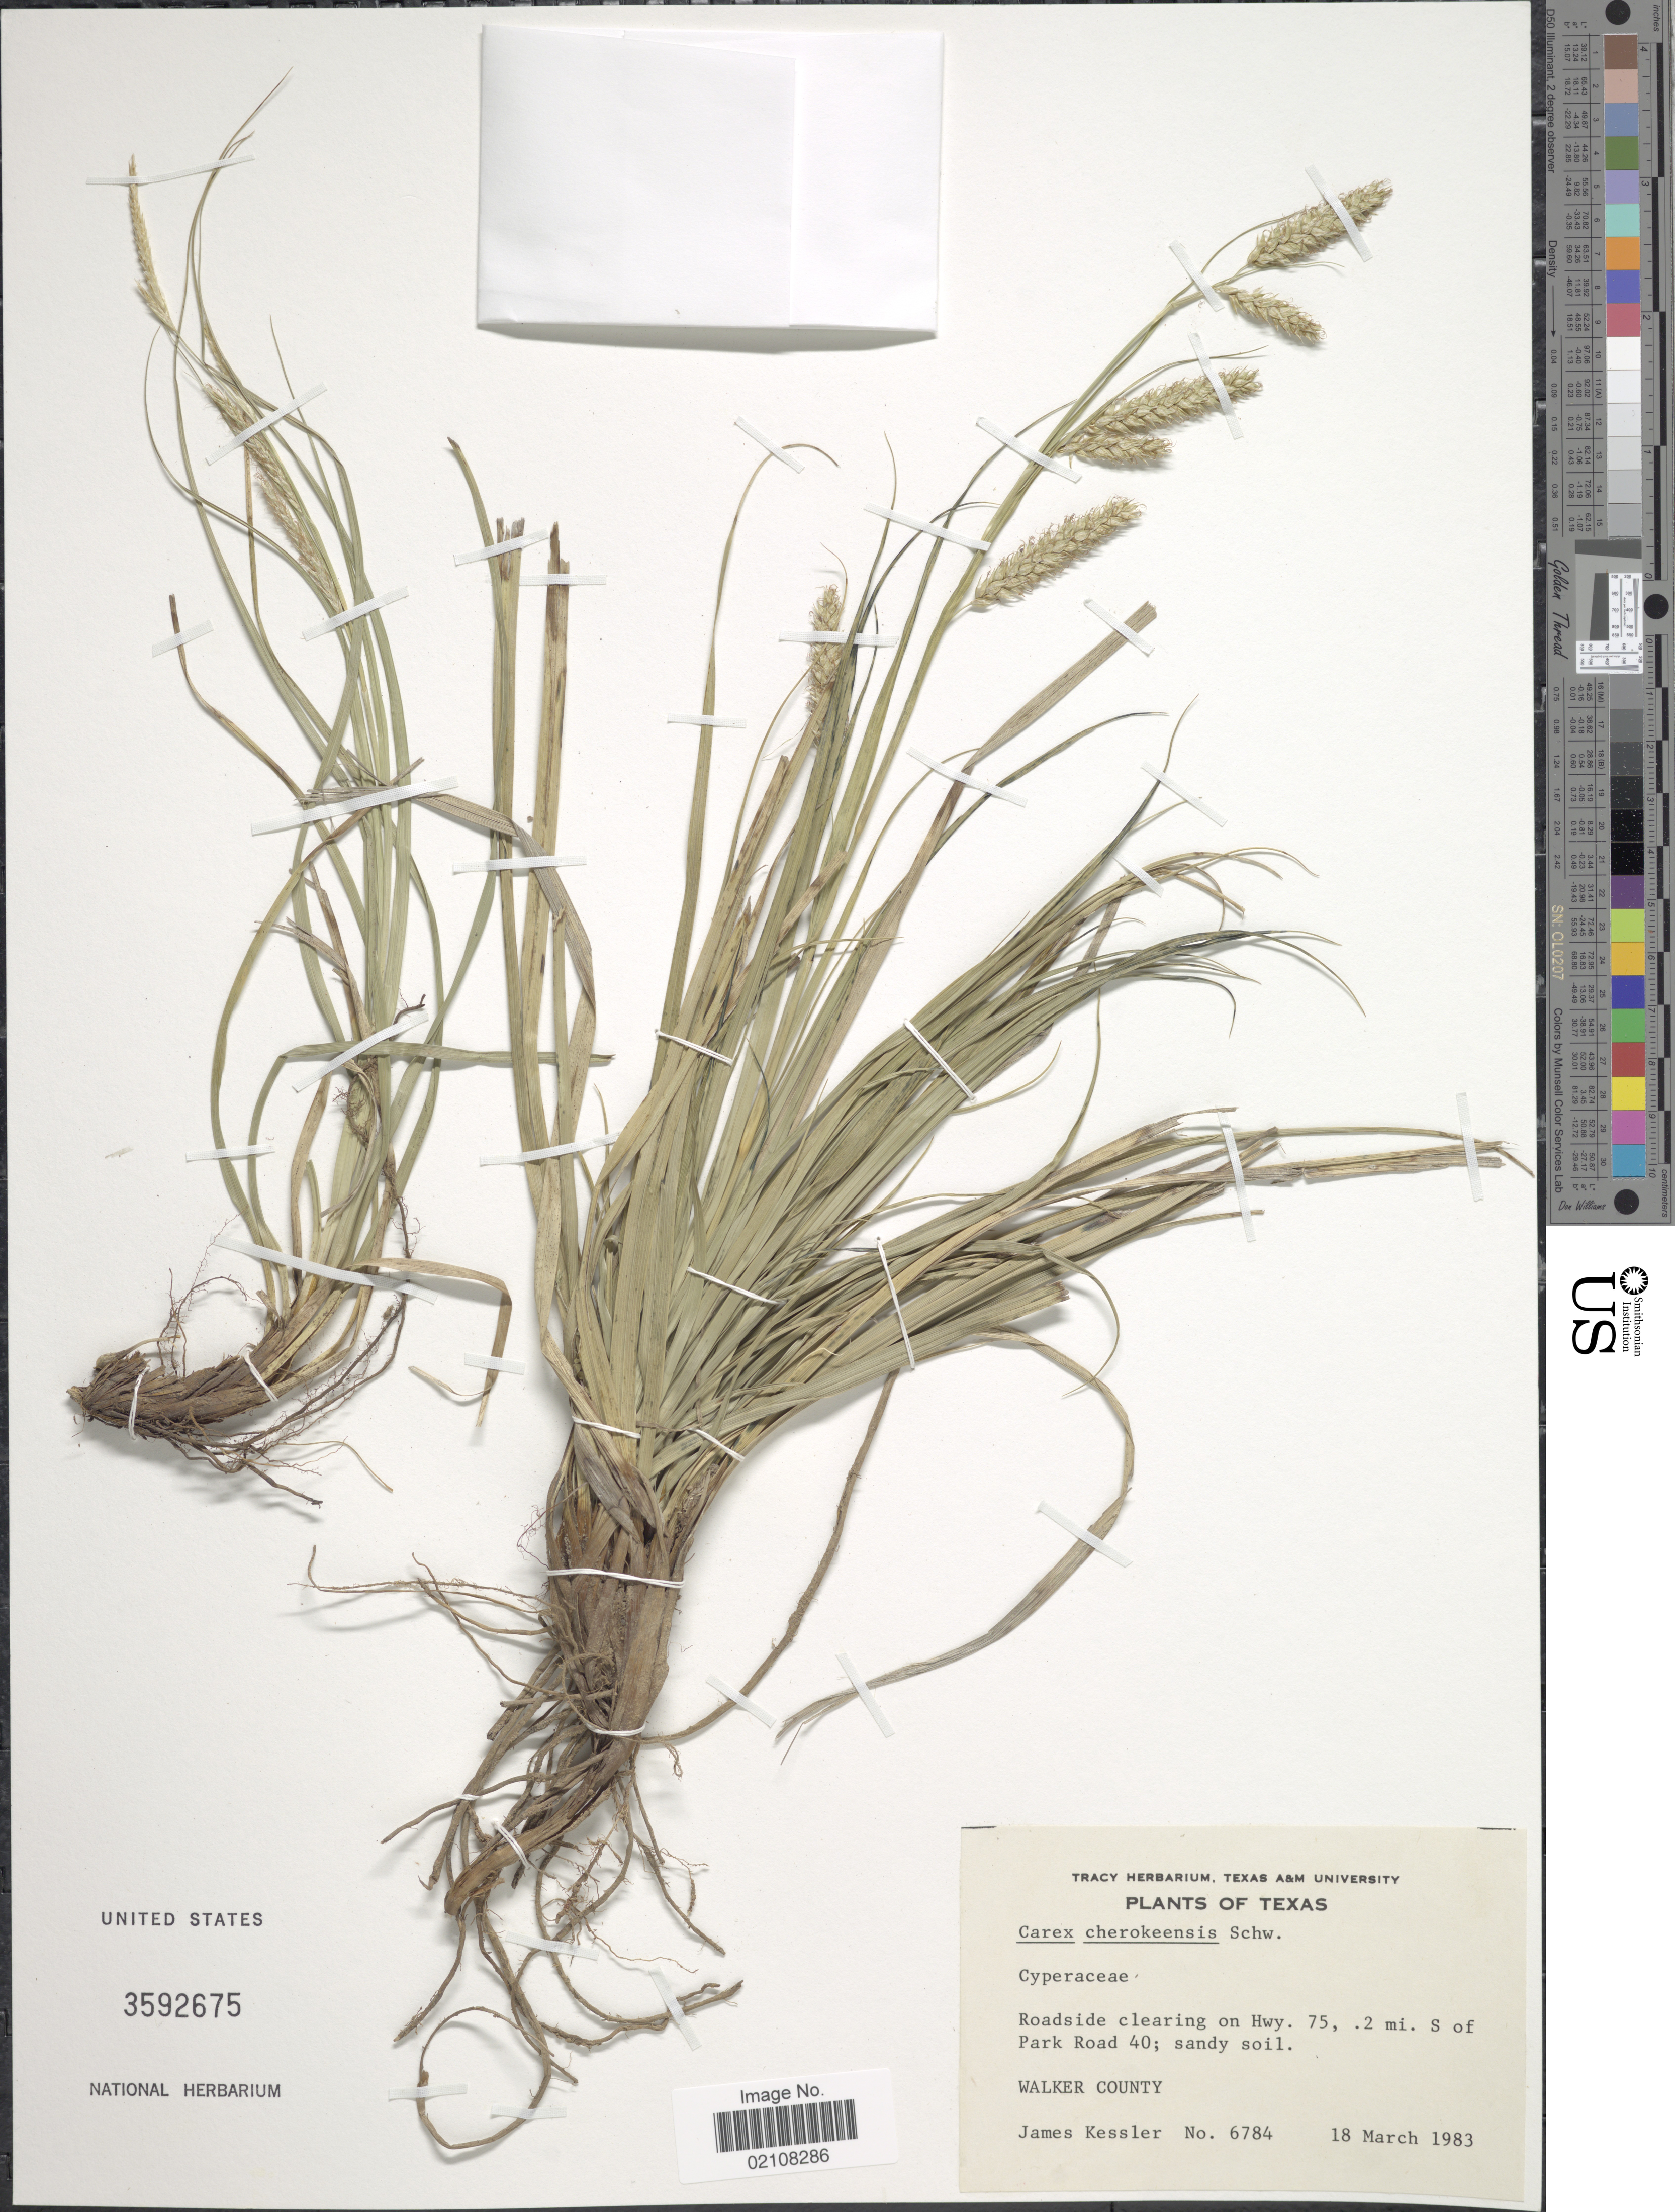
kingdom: Plantae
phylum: Tracheophyta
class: Liliopsida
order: Poales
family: Cyperaceae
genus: Carex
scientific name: Carex cherokeensis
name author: Schwein.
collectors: J. W. Kessler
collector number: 6784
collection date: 1983-03-18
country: United States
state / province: Texas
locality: Roadside clearing on Hwy, 75, 2 mi. S. of Park Road 40, Walker County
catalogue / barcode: US 3592675